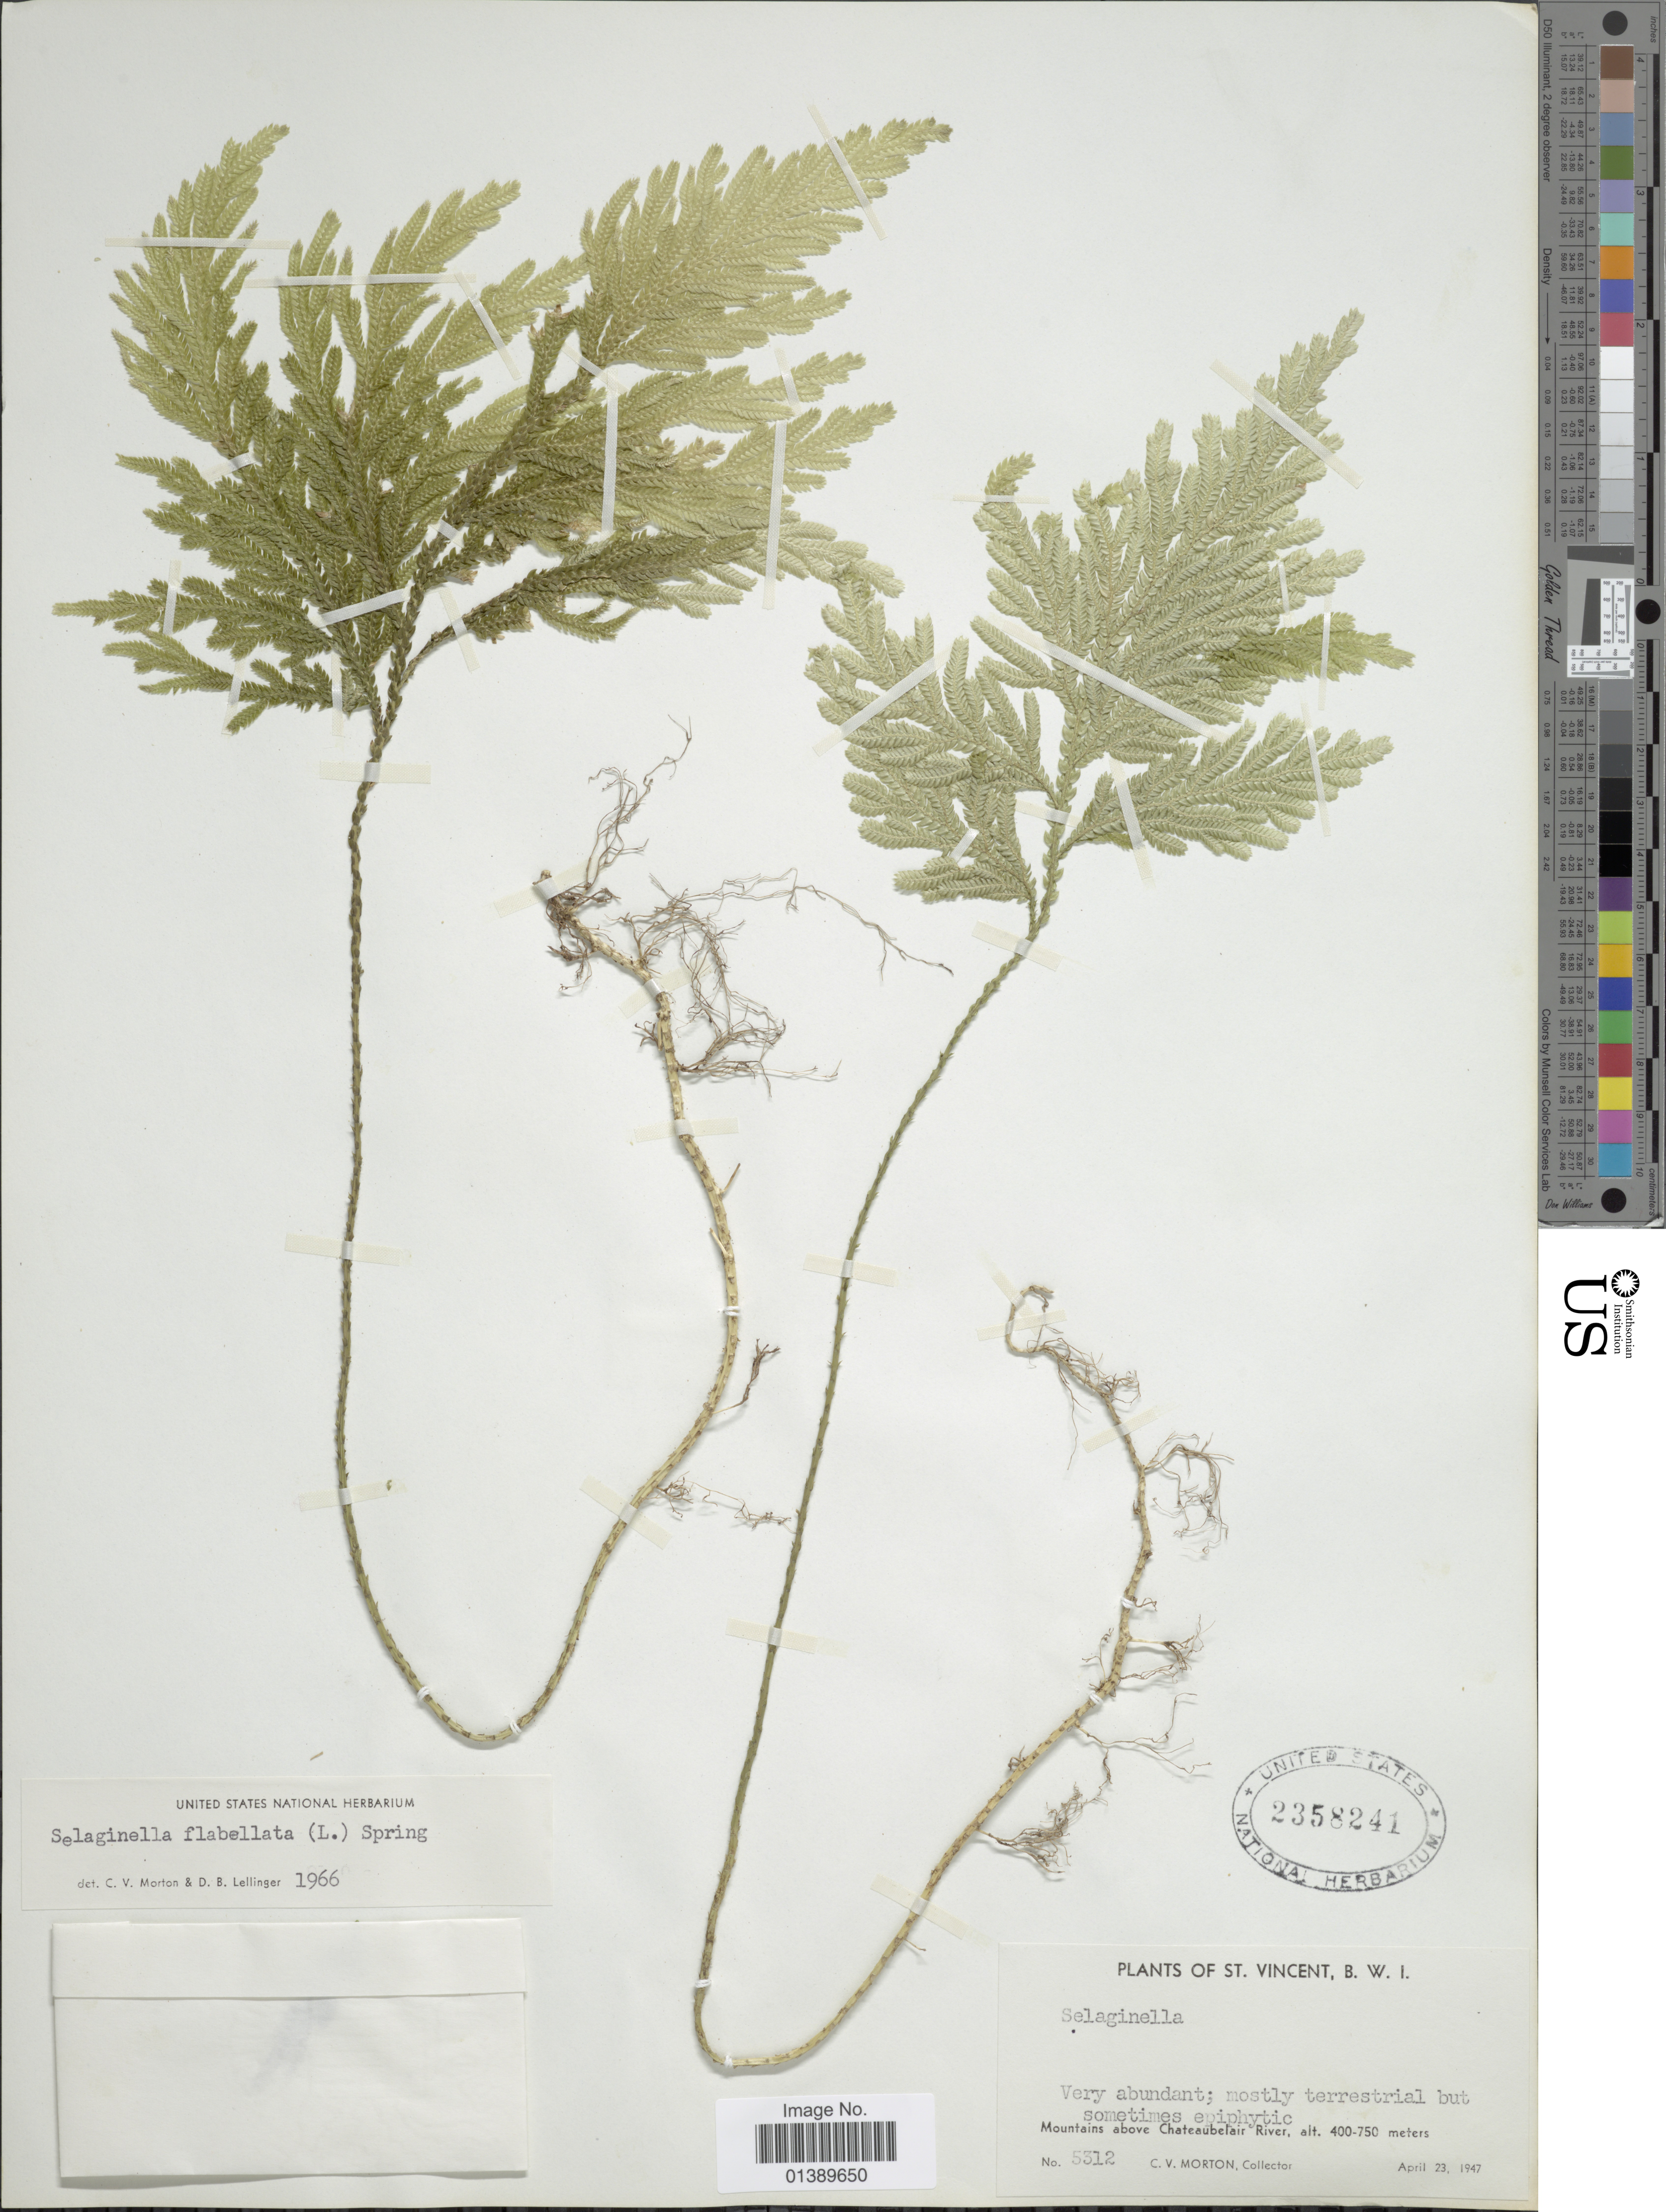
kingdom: Plantae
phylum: Tracheophyta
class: Lycopodiopsida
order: Selaginellales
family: Selaginellaceae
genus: Selaginella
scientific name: Selaginella flabellata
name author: L.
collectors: C. V. Morton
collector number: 5312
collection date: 1947-04-23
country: St. Vincent - Grenadines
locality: St Vincent, B,W.I. Mountains above Chateaubelair River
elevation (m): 400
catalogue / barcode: US 2358241